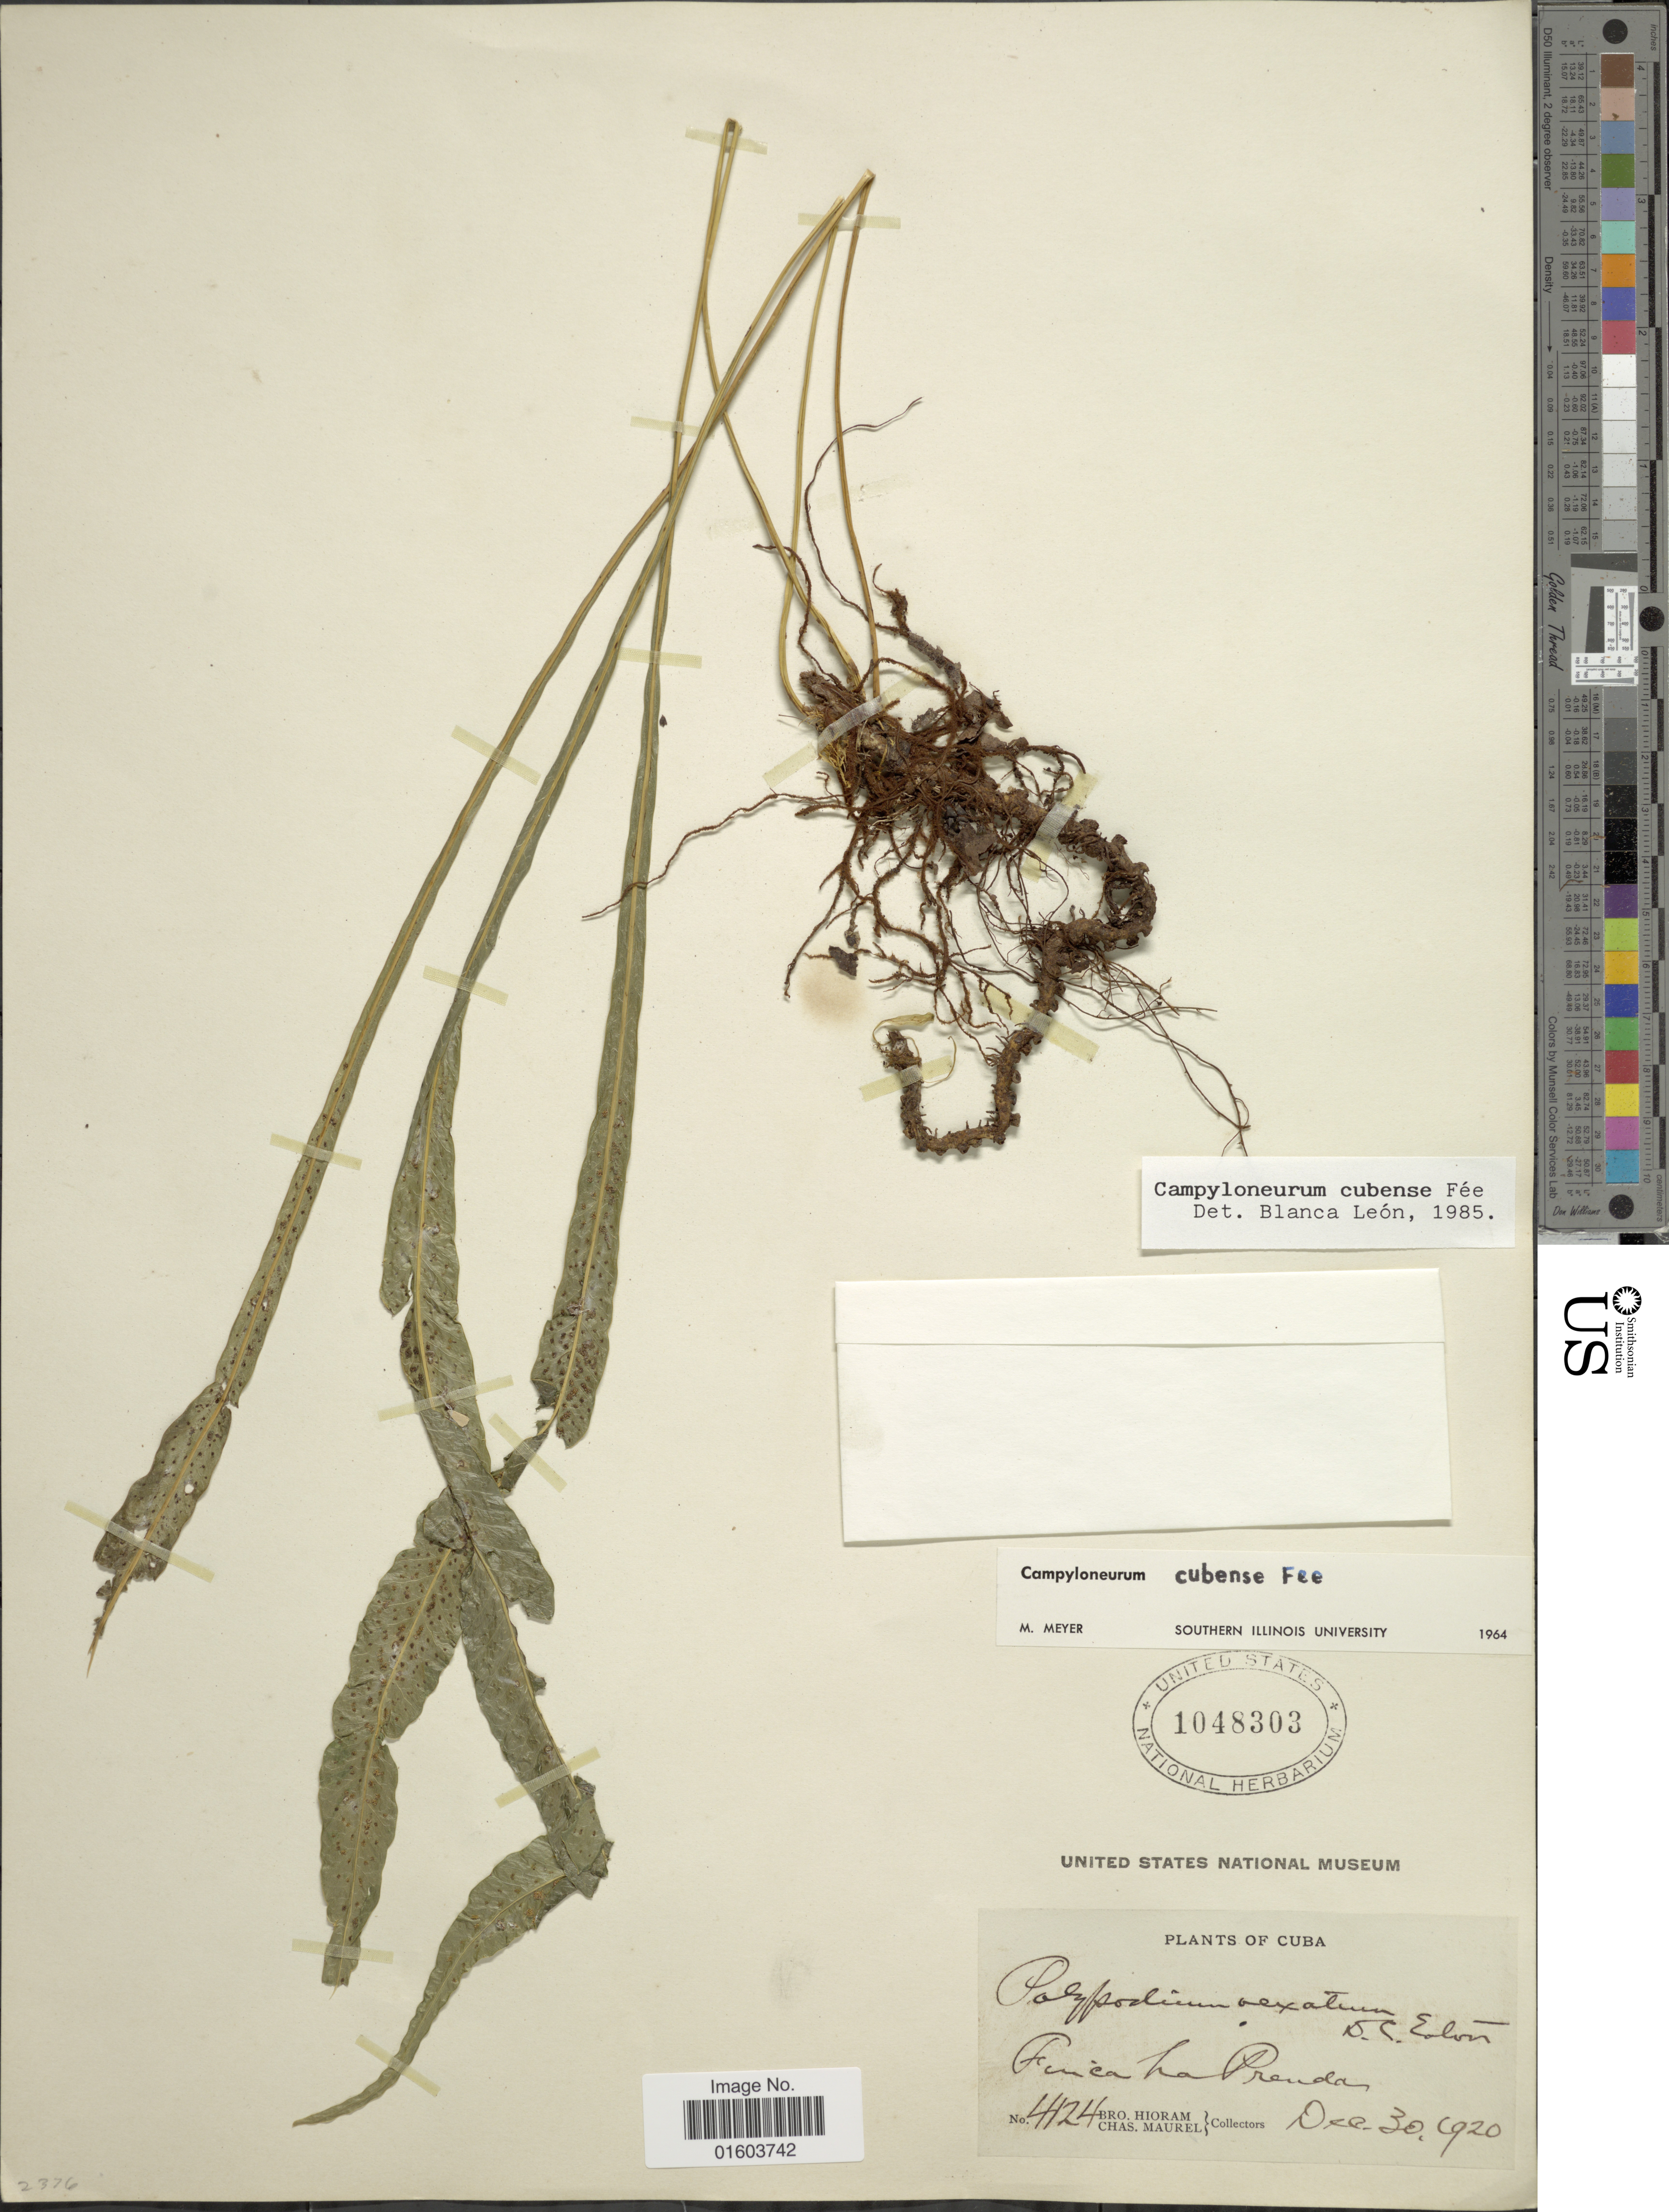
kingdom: Plantae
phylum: Tracheophyta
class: Polypodiopsida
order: Polypodiales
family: Polypodiaceae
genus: Campyloneurum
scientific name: Campyloneurum vexatum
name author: Ching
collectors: Bro. Hioram & C. Maurel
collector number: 4124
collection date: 1920-12-30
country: Cuba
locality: Cuba. Finca La Prenda.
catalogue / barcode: US 1048303